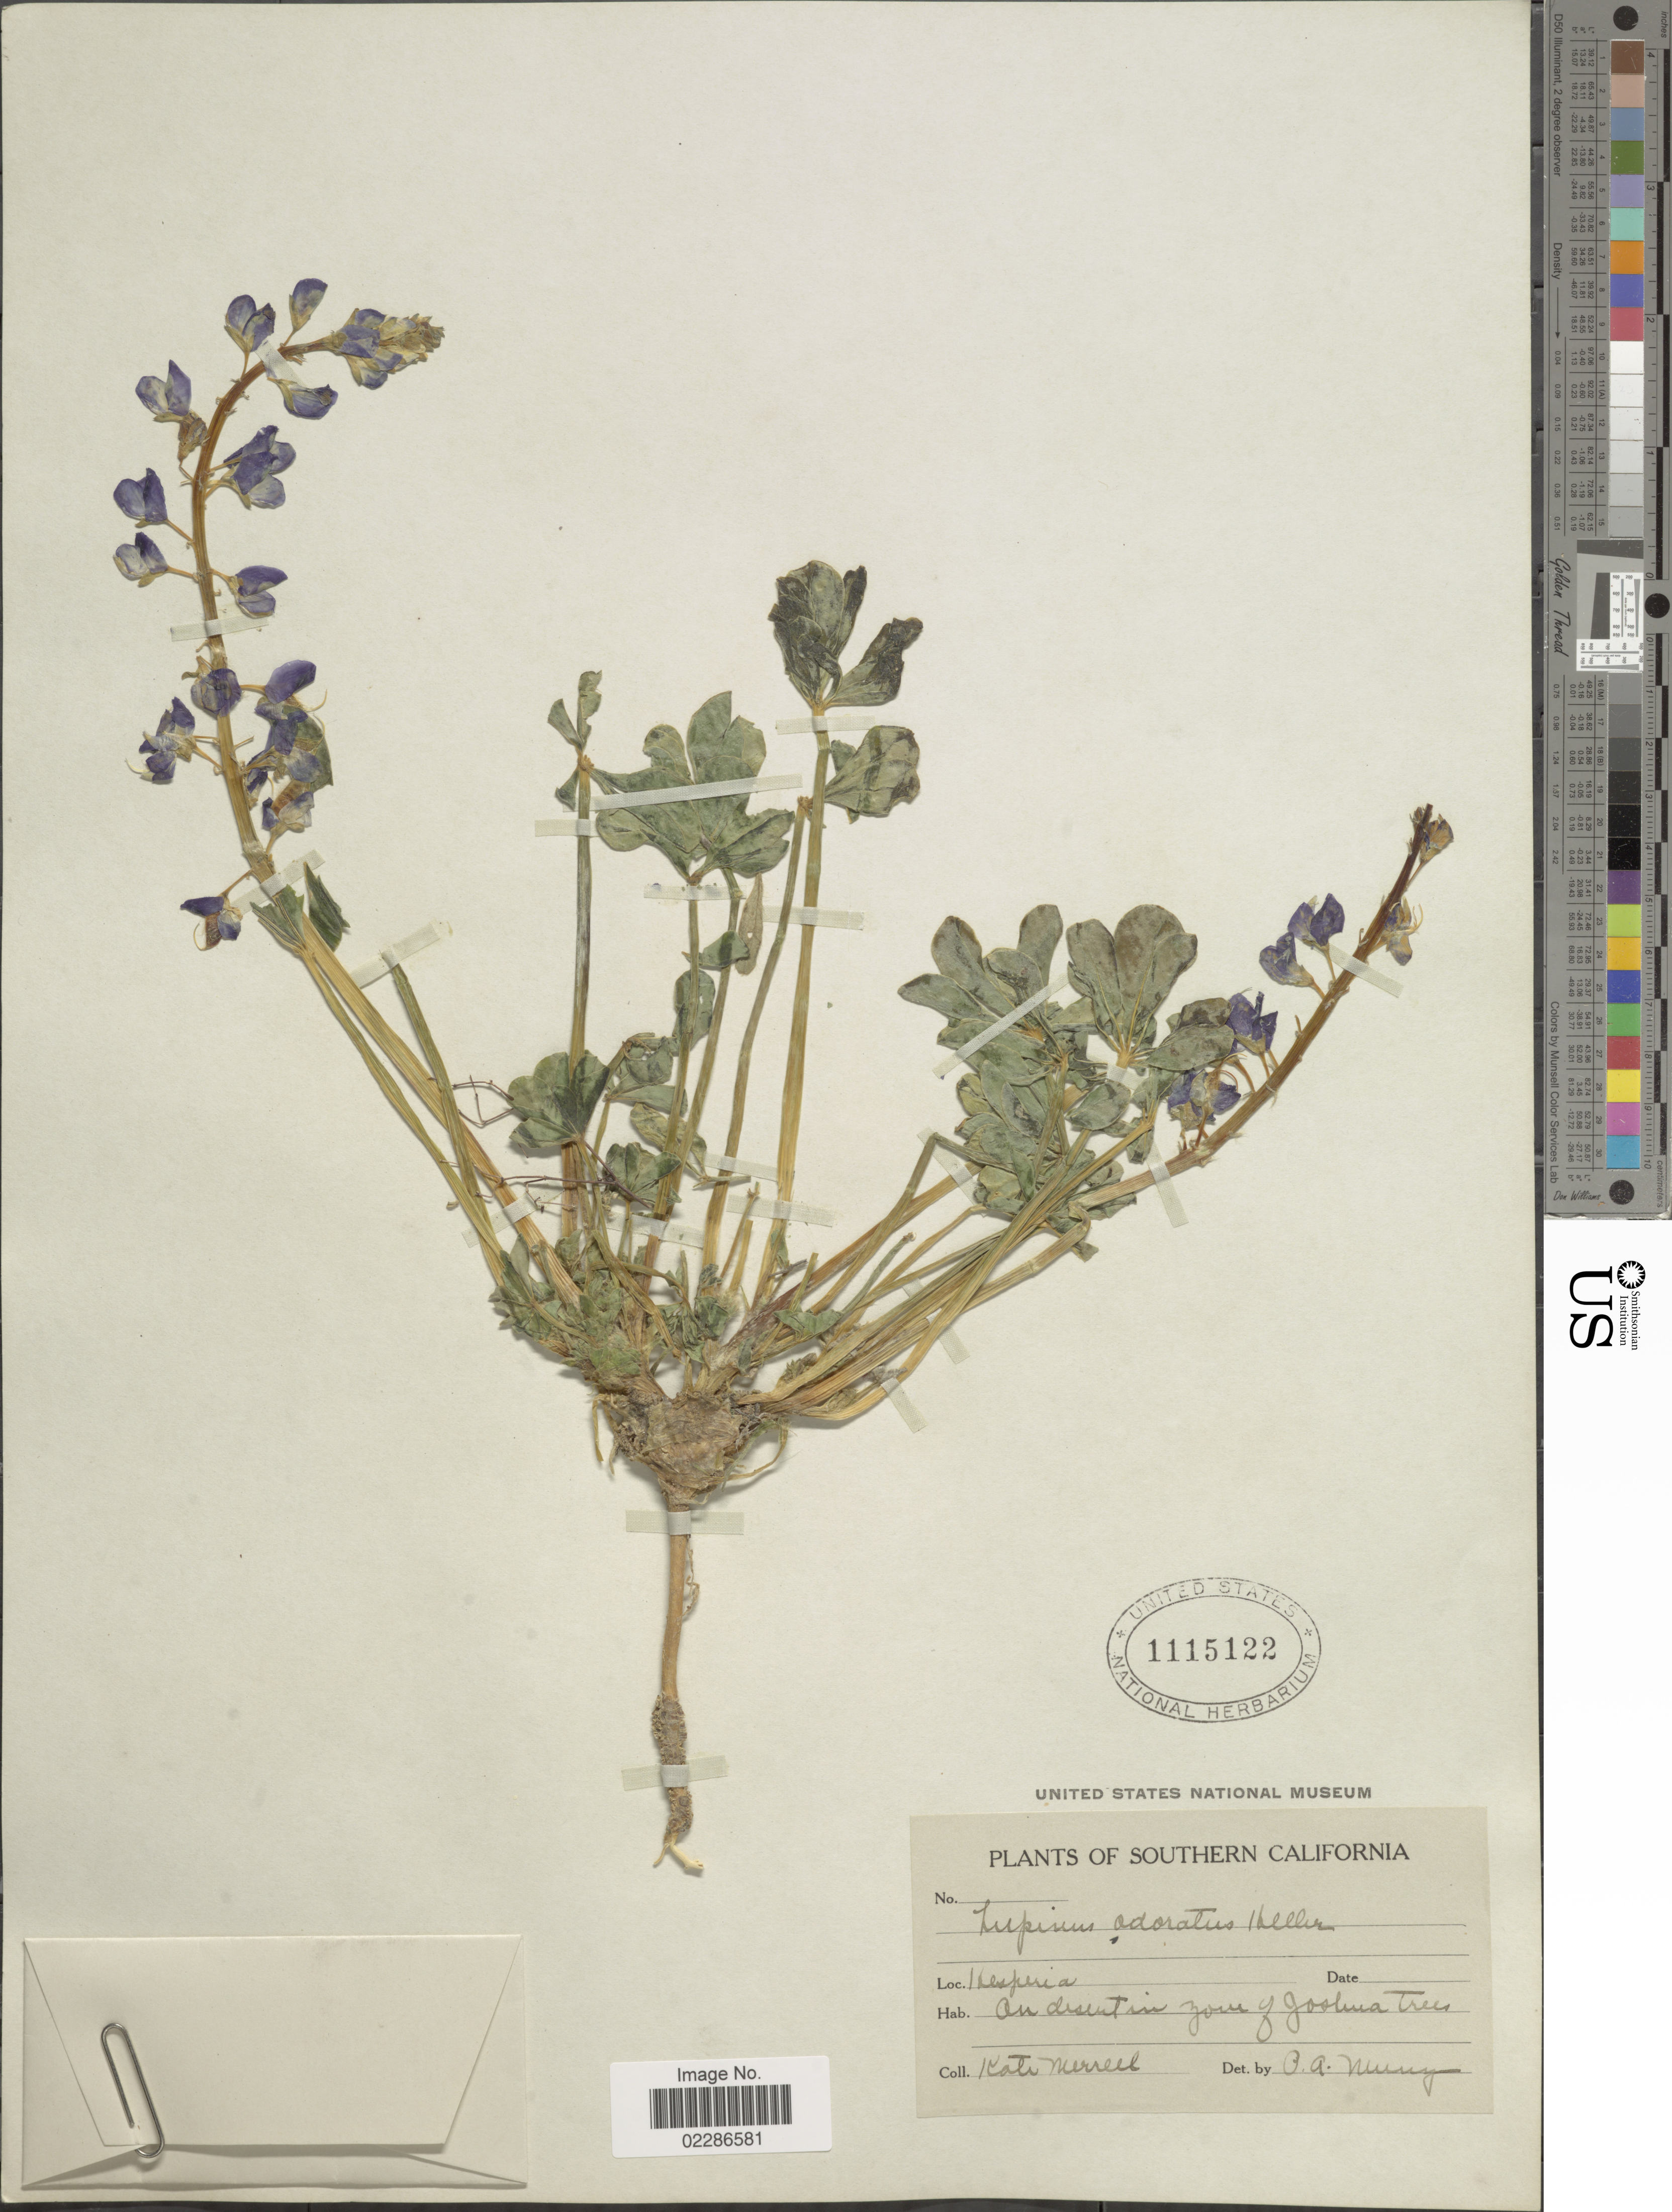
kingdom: Plantae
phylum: Tracheophyta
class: Magnoliopsida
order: Fabales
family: Fabaceae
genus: Lupinus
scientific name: Lupinus odoratus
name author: A. Heller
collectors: K. Merrill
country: United States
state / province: California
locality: Southern California, Hesperia, On desert in zone of Joshua Trees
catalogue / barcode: US 1115122